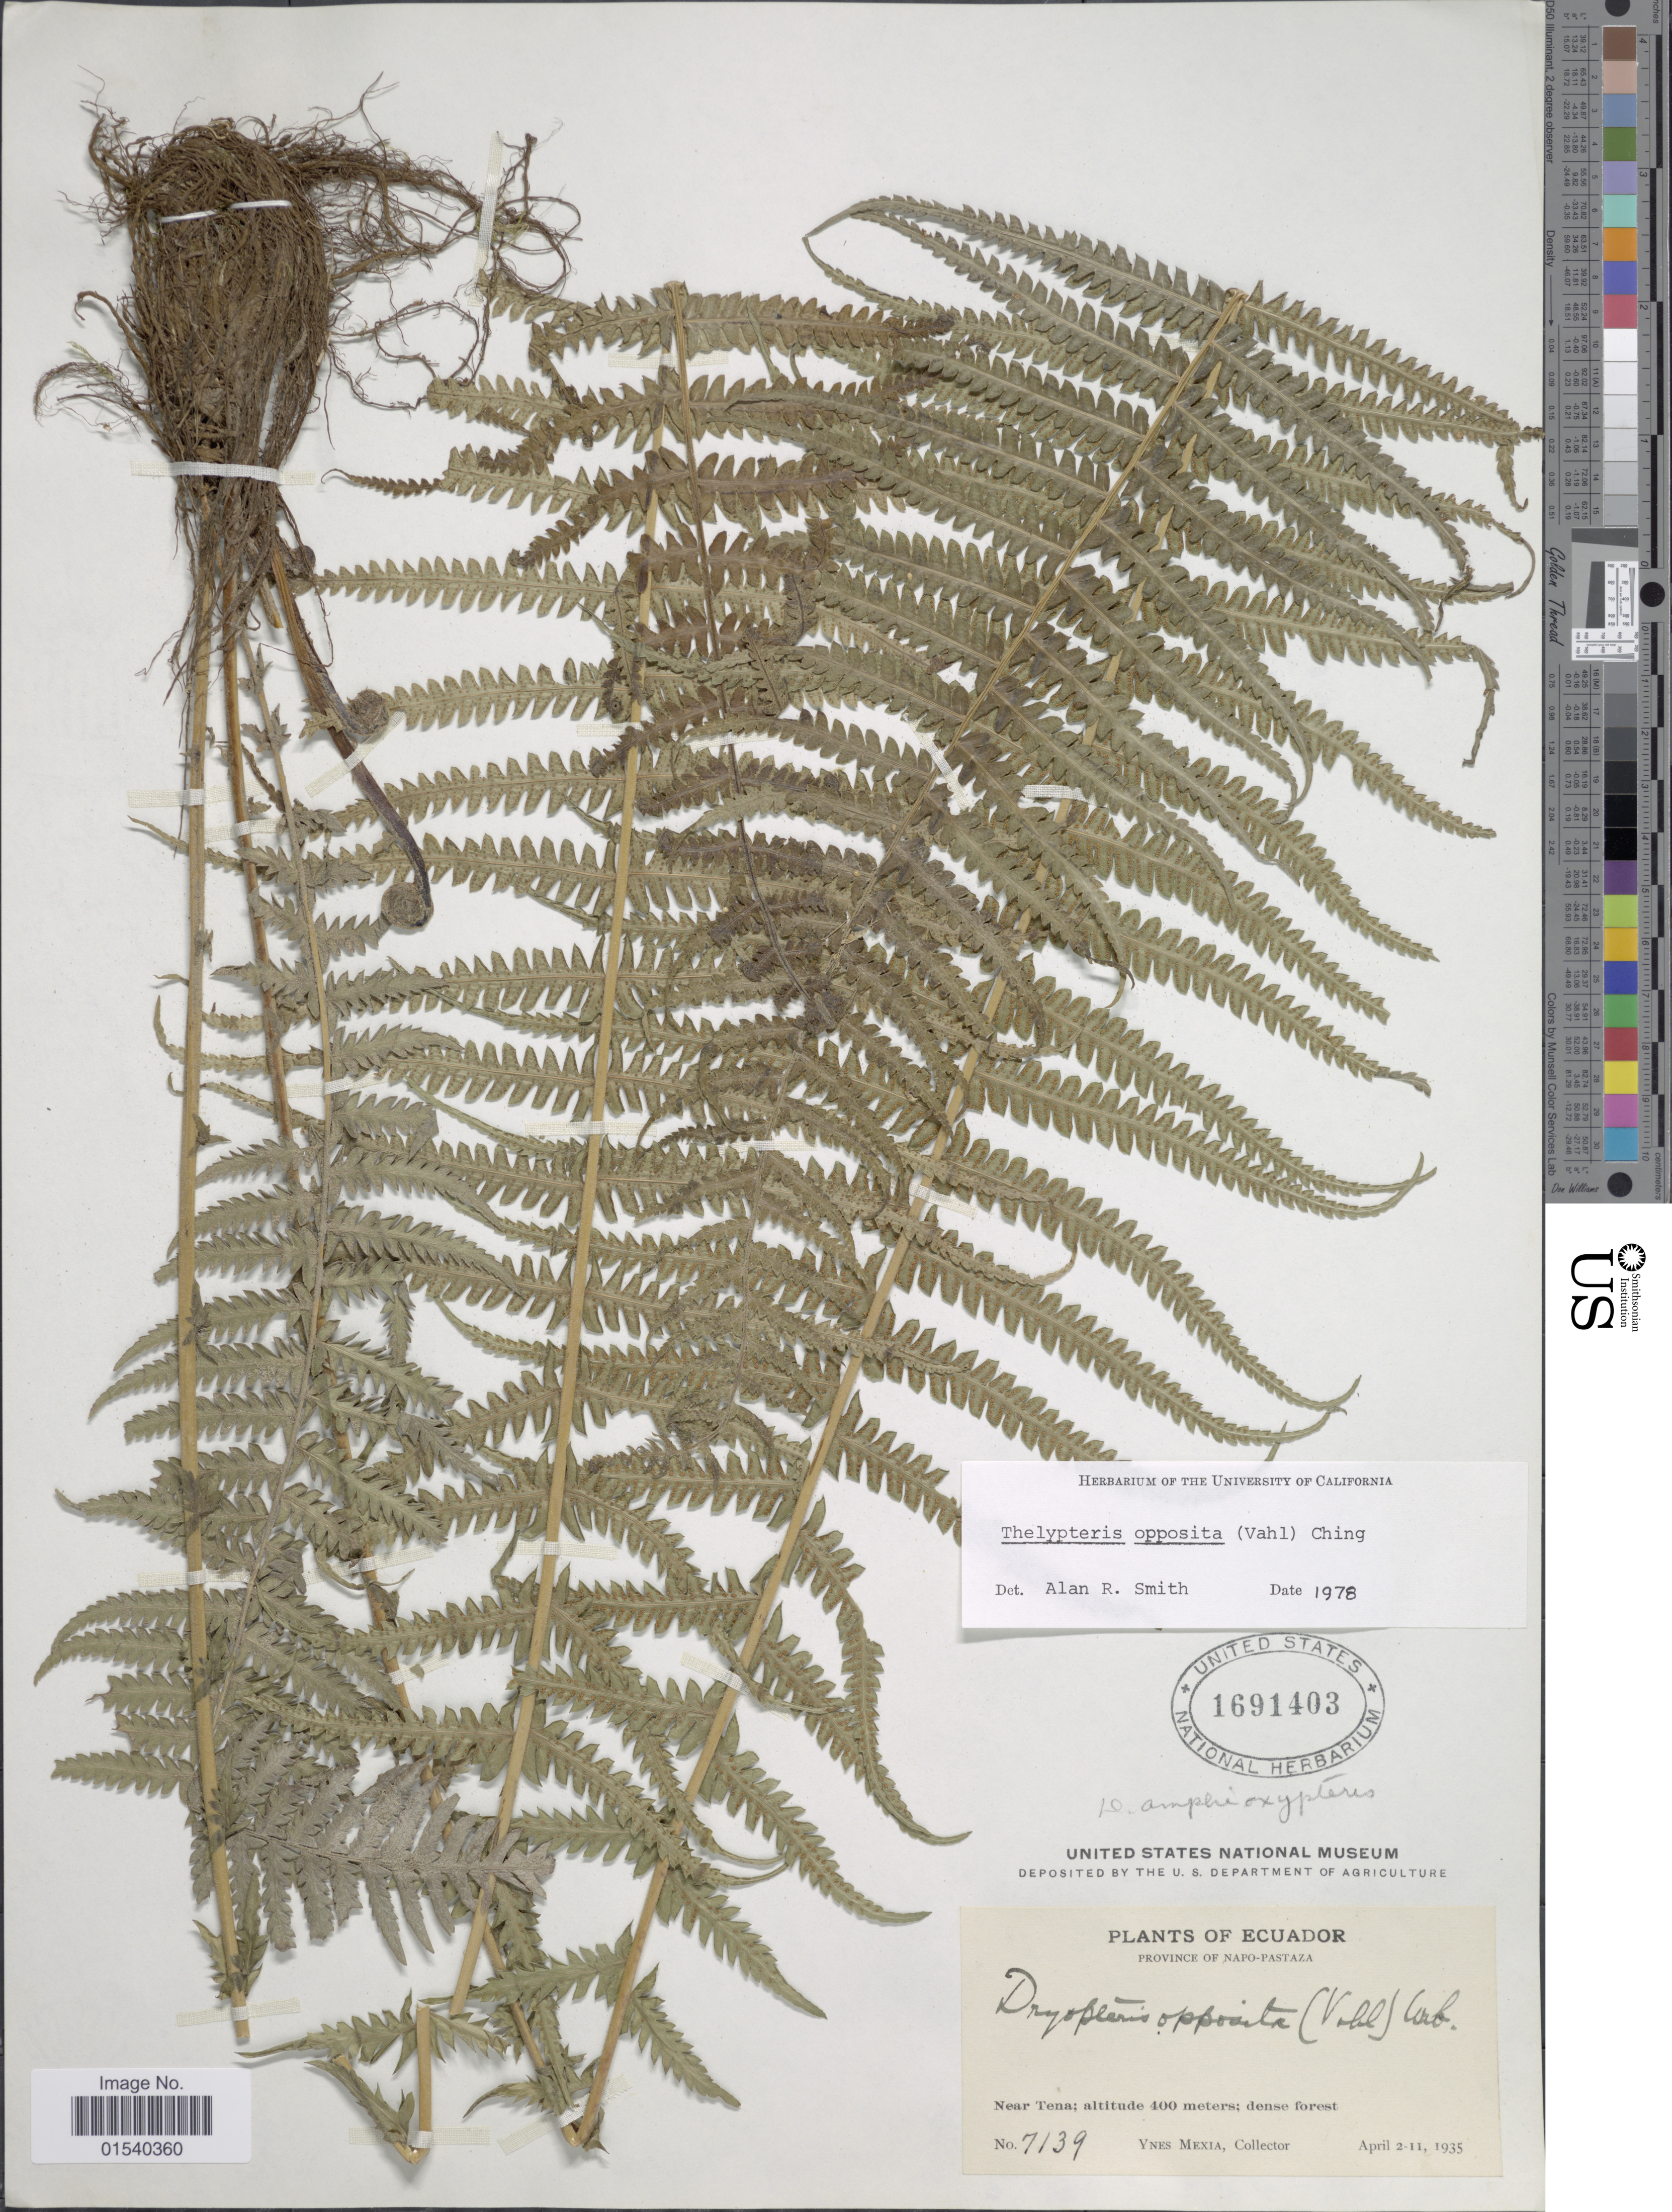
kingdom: Plantae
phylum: Tracheophyta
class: Polypodiopsida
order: Polypodiales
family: Thelypteridaceae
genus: Amauropelta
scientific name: Amauropelta opposita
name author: (Vahl) Pic. Serm.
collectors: Y. Mexia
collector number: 7139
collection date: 1935-04-02/1935-04-11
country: Ecuador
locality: Province of Napo-Pastaza, Near Tena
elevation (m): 400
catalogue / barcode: US 1691403